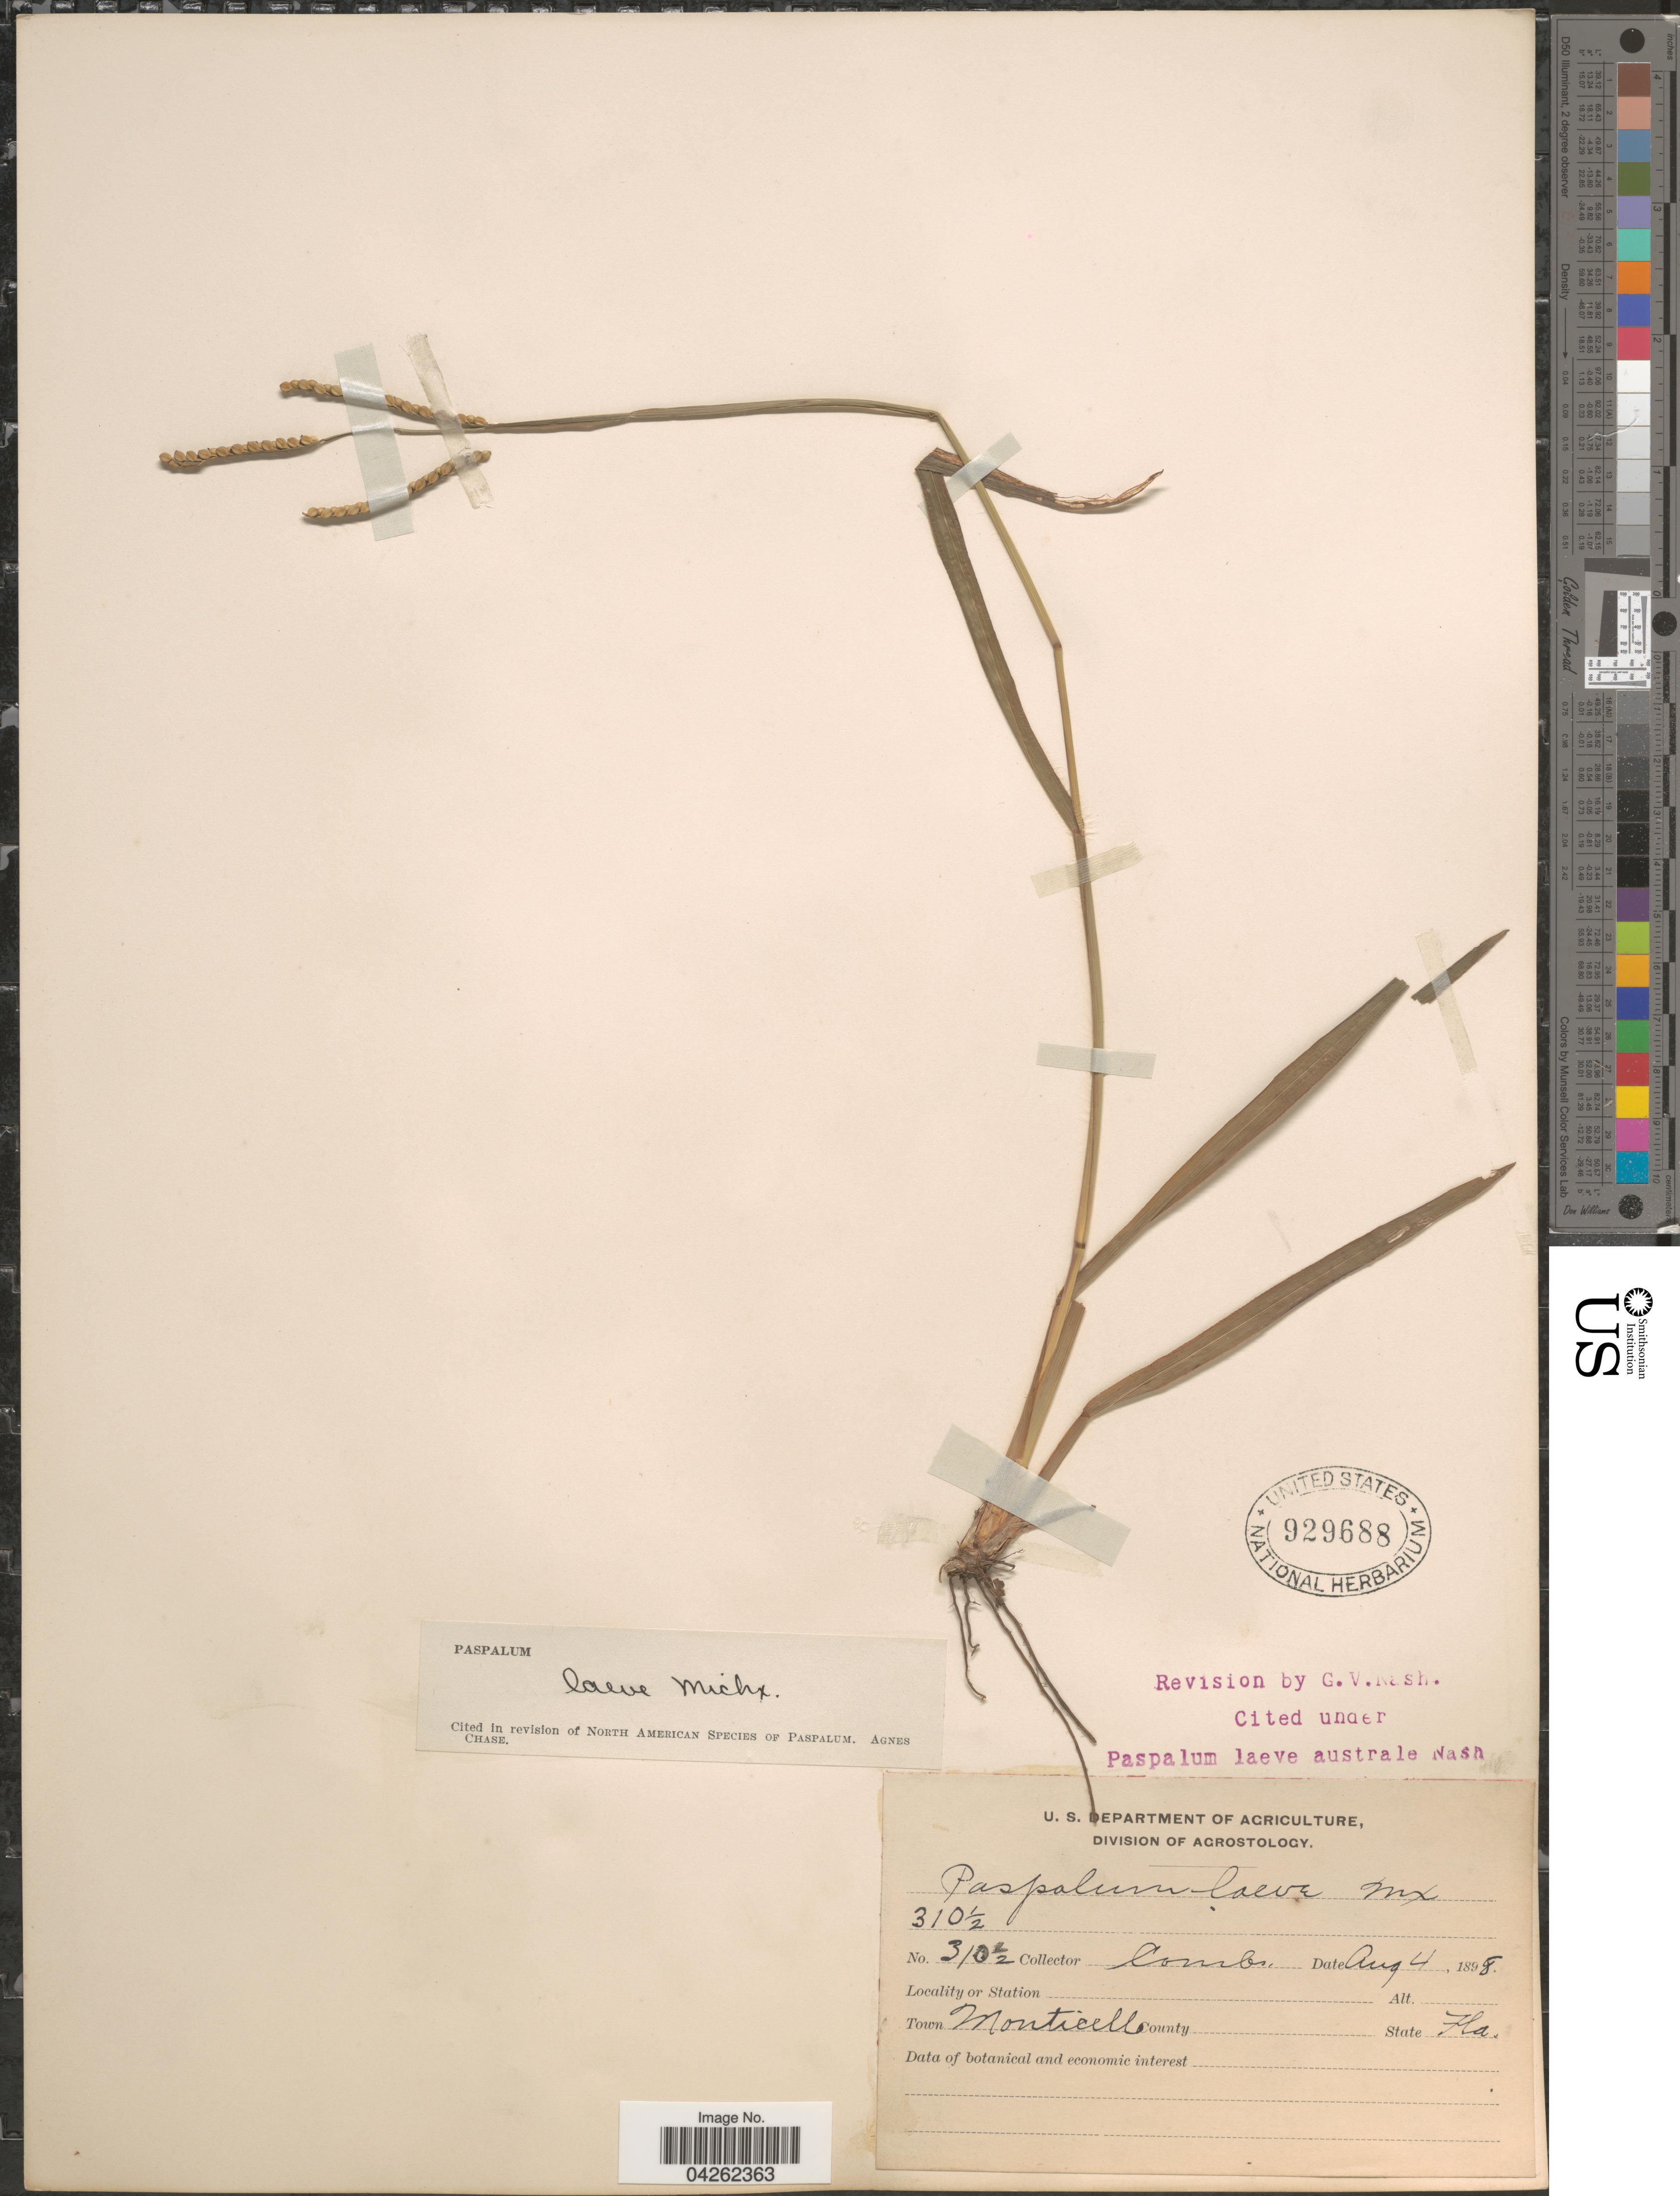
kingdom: Plantae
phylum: Tracheophyta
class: Liliopsida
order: Poales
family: Poaceae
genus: Paspalum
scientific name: Paspalum laeve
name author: Michx.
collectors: -. Combs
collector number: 310½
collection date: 1898-08-04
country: United States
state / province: Florida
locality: Town Monticello.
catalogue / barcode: US 929688